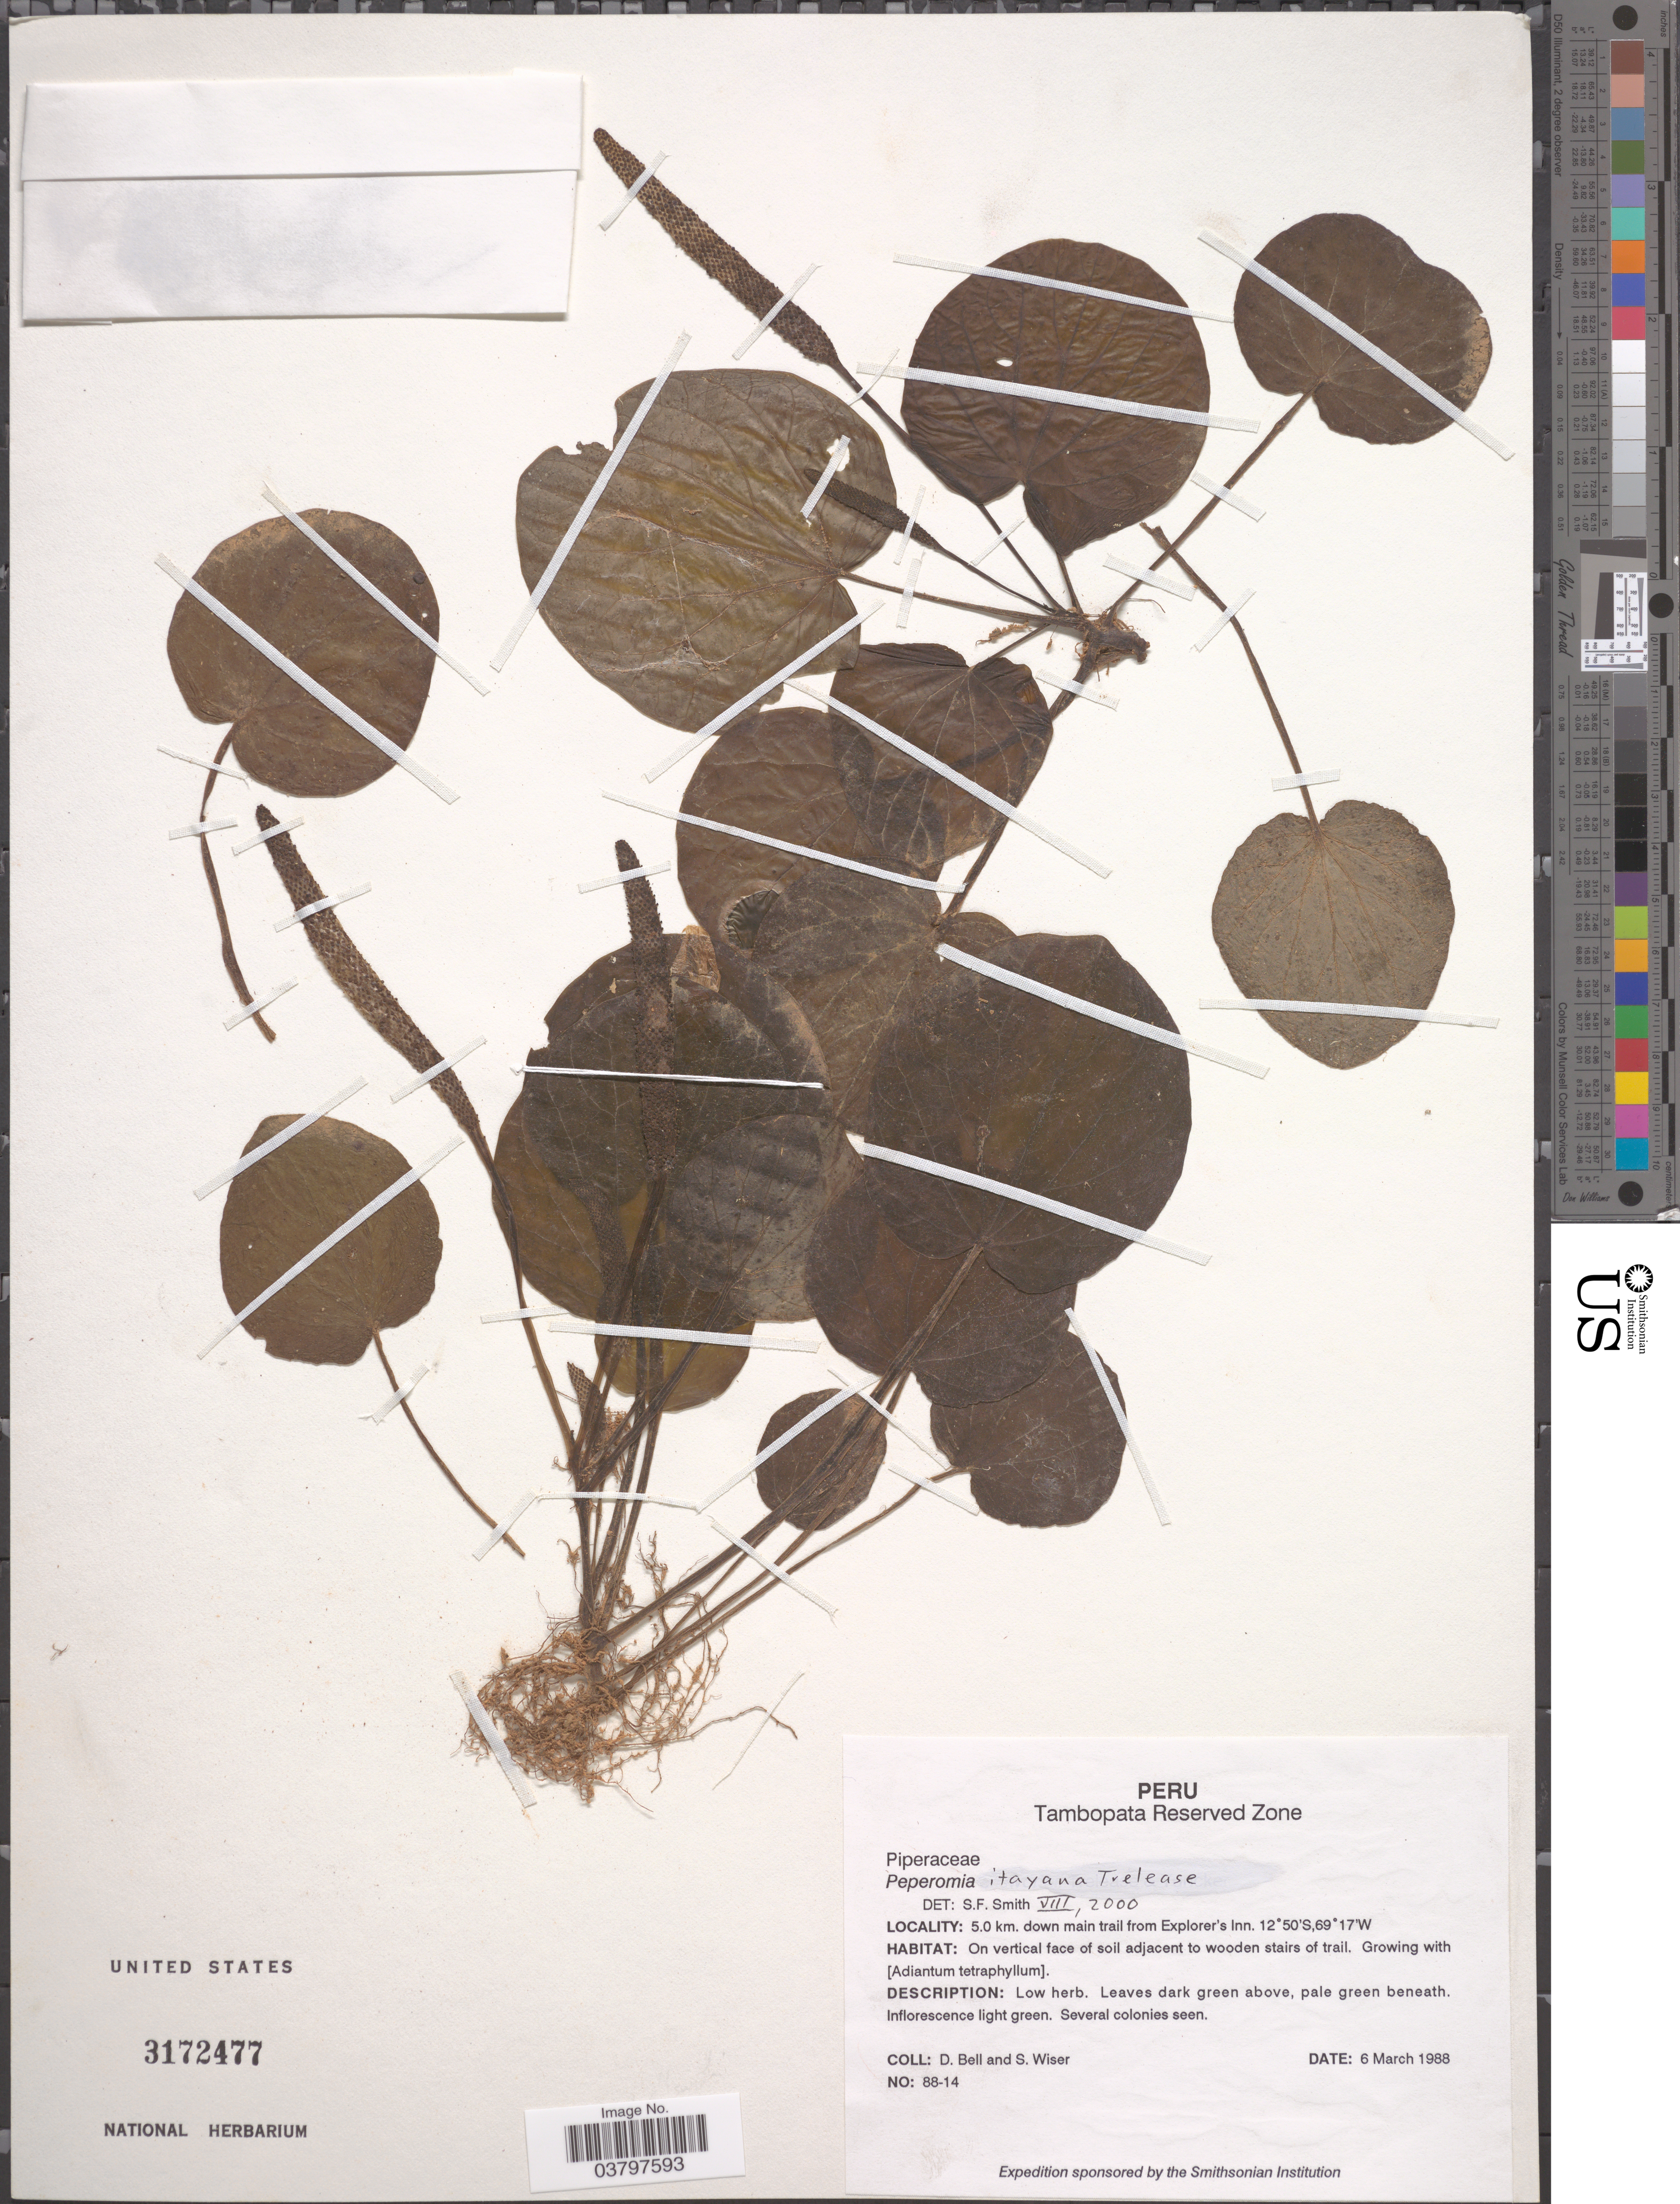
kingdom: Plantae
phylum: Tracheophyta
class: Magnoliopsida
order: Piperales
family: Piperaceae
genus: Peperomia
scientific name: Peperomia sp. nov.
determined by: Jiménez, José Estaban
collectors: D. A. Bell & S. Wiser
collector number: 88-14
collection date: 1988-03-06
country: Peru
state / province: Madre de Dios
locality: Tambopata Reserved Zone. 5.0 km. down main trail from Explorer's Inn.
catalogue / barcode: US 3172477